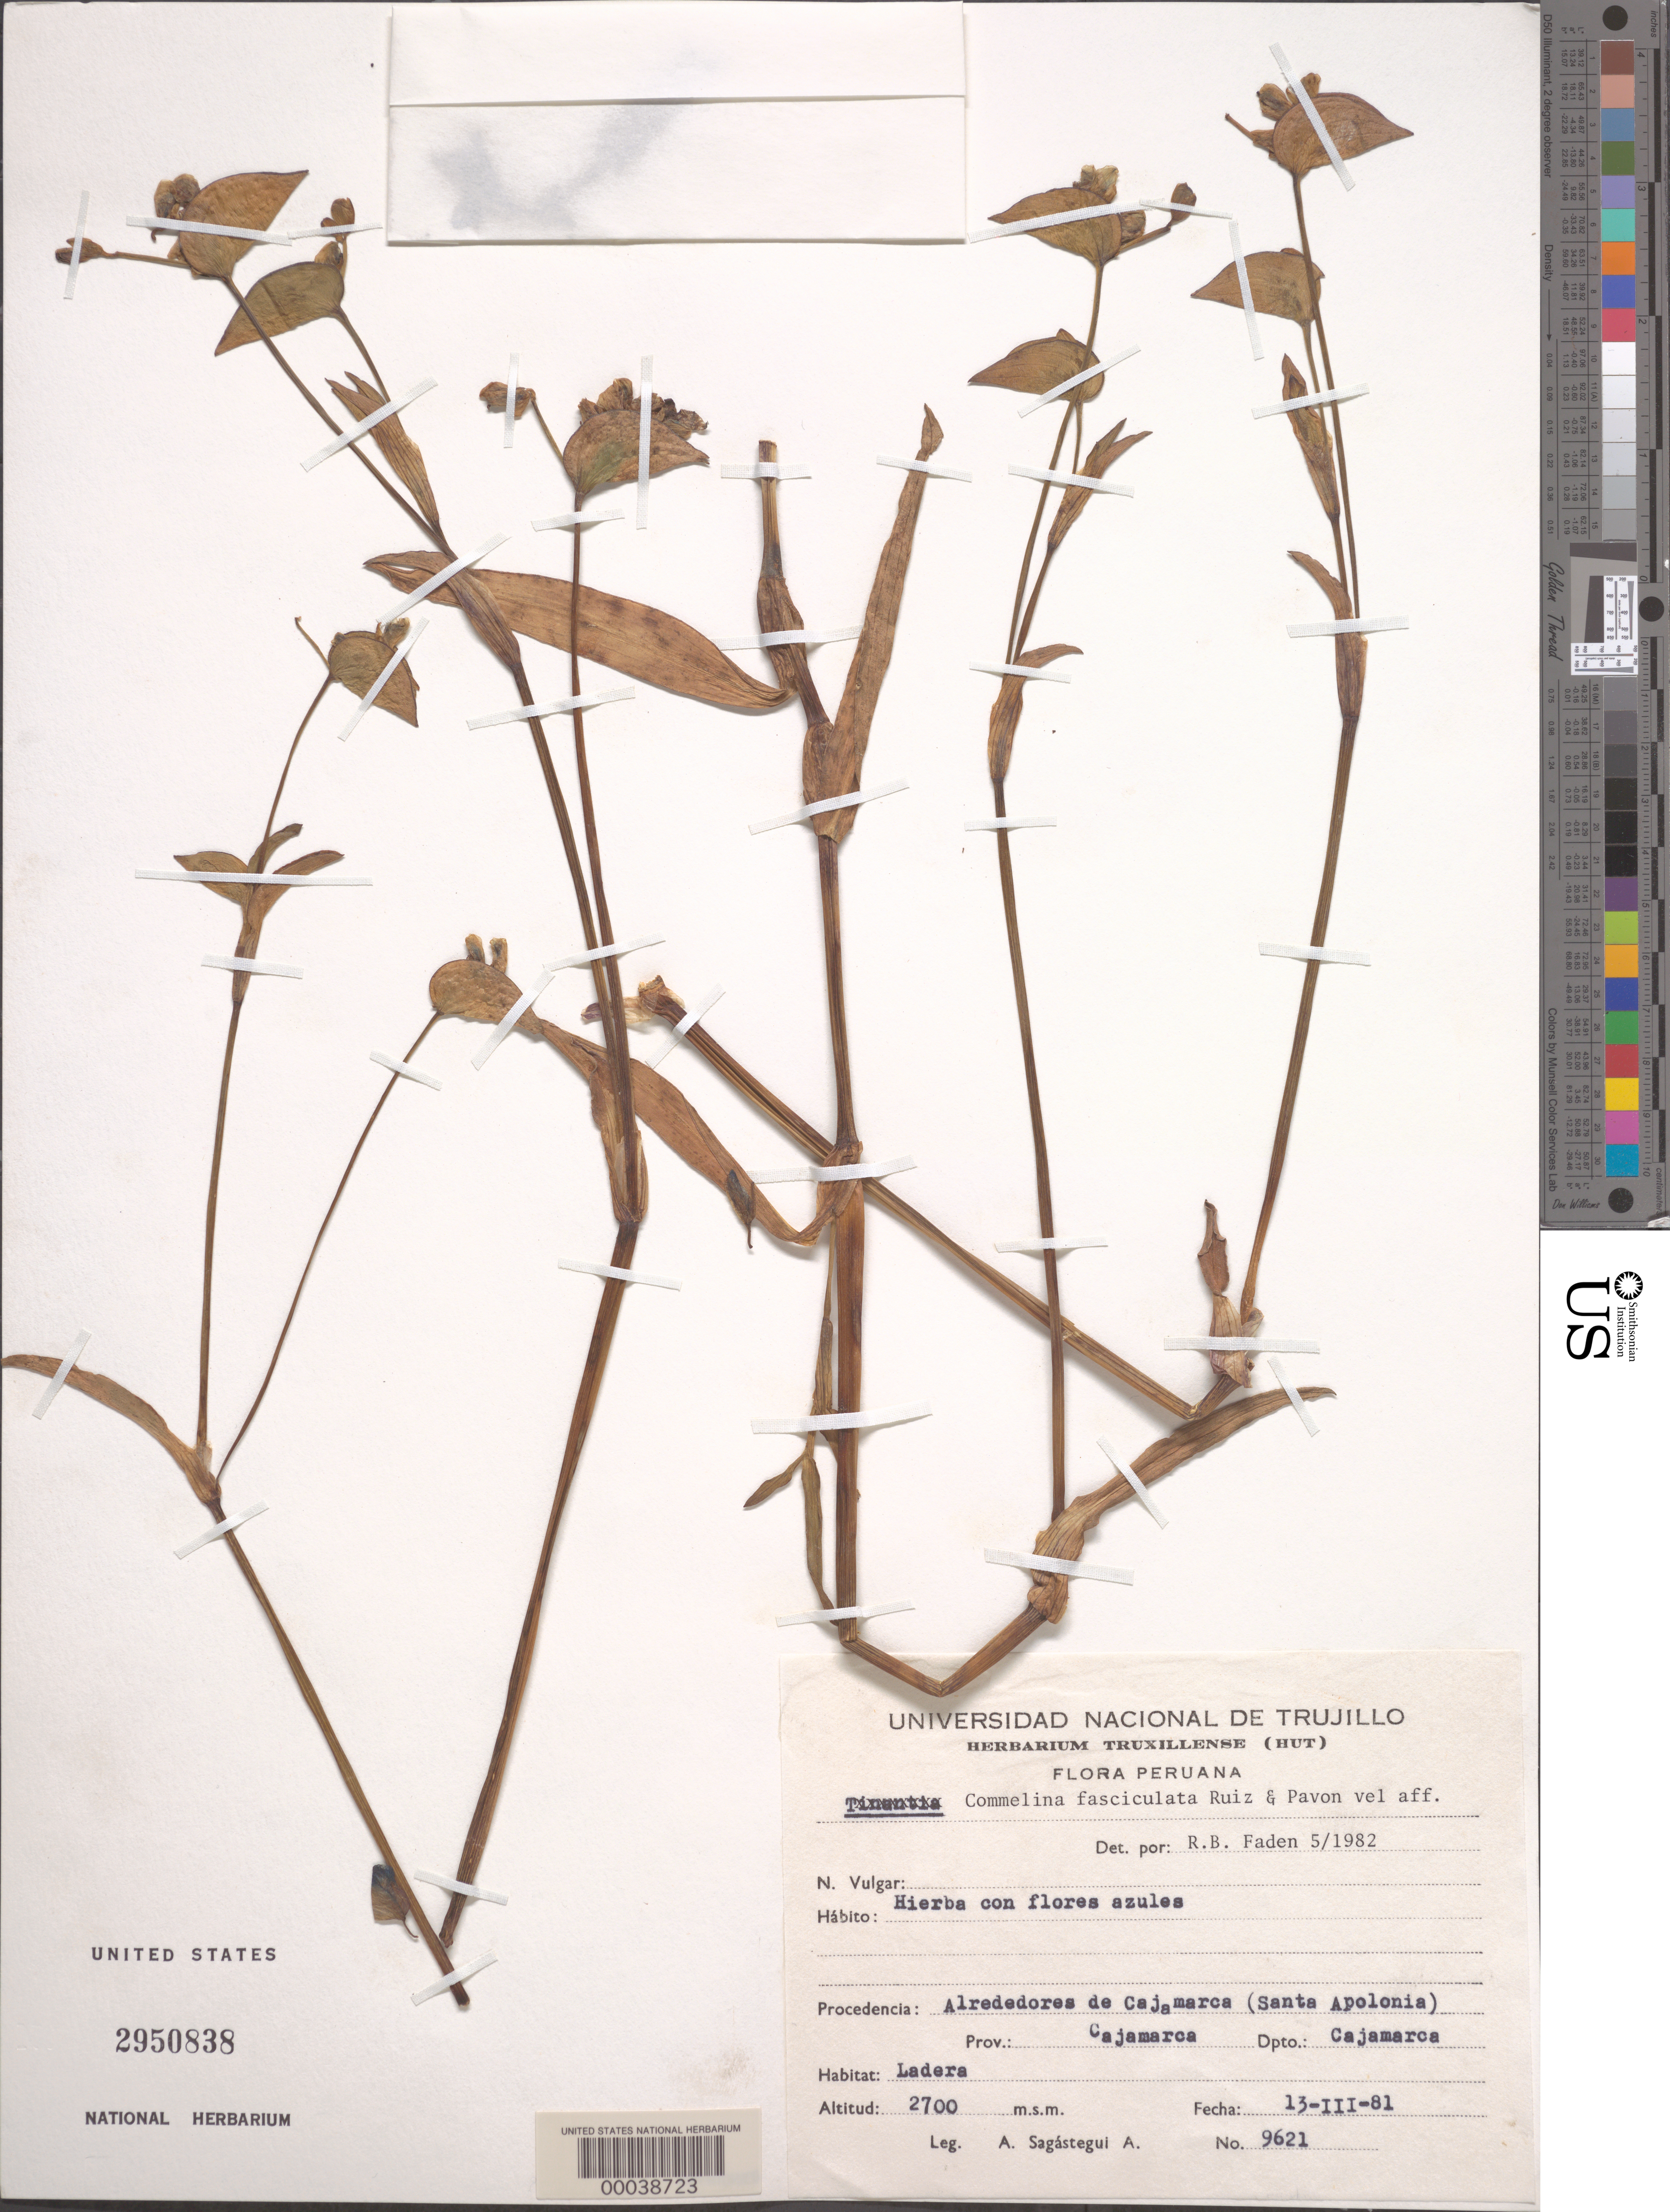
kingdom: Plantae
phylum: Tracheophyta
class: Liliopsida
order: Commelinales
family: Commelinaceae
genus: Commelina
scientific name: Commelina fasciculata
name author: Ruiz & Pav.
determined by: Faden, Robert B., (US), Smithsonian Institution - National Museum of Natural History (UNITED STATES)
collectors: A. Sagástegui A.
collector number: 9621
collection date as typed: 13 Mar 1981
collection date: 1981-03-13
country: Peru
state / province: Cajamarca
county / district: Cajamarca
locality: alrededores de Cajamarca (Santa Apolonia)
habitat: Slope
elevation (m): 2700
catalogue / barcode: US 2950838